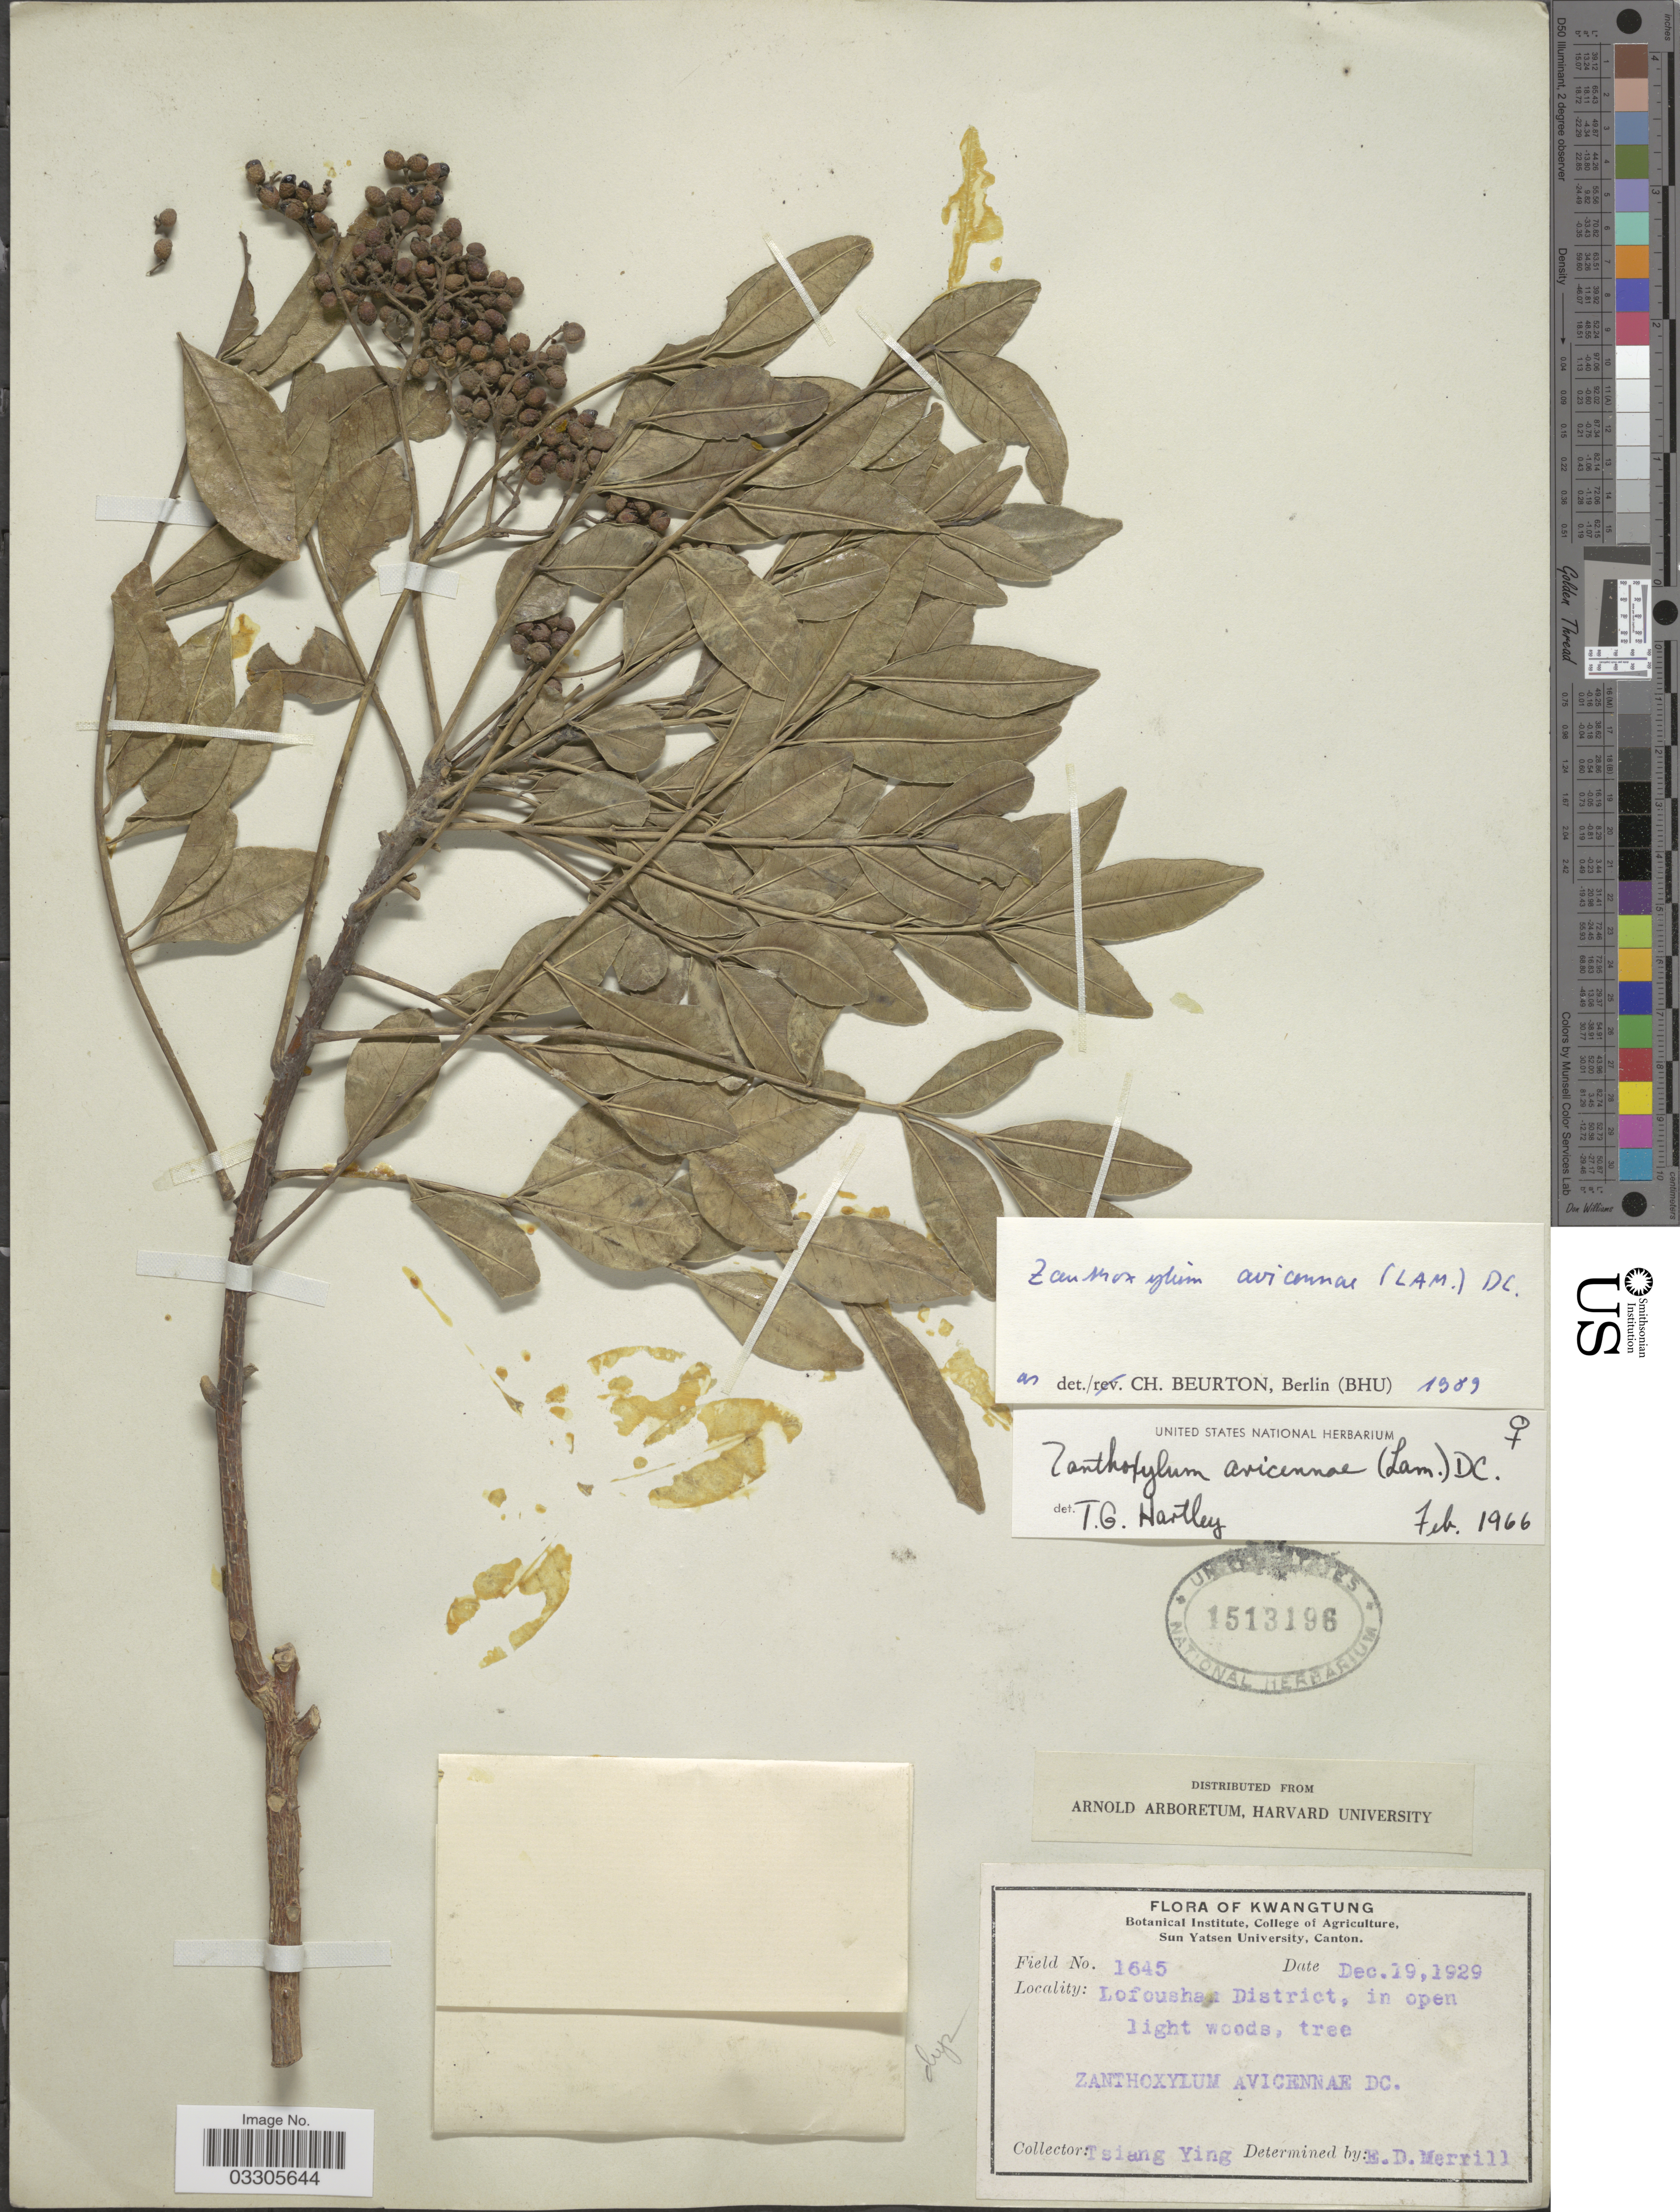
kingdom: Plantae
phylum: Tracheophyta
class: Magnoliopsida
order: Sapindales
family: Rutaceae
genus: Zanthoxylum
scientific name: Zanthoxylum avicennae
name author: (Lam.) DC.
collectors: T. Ying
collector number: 1645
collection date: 1929-12-19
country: China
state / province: Guangdong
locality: Kwangtung, Lofoushan [interpreted] District.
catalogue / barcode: US 1513196